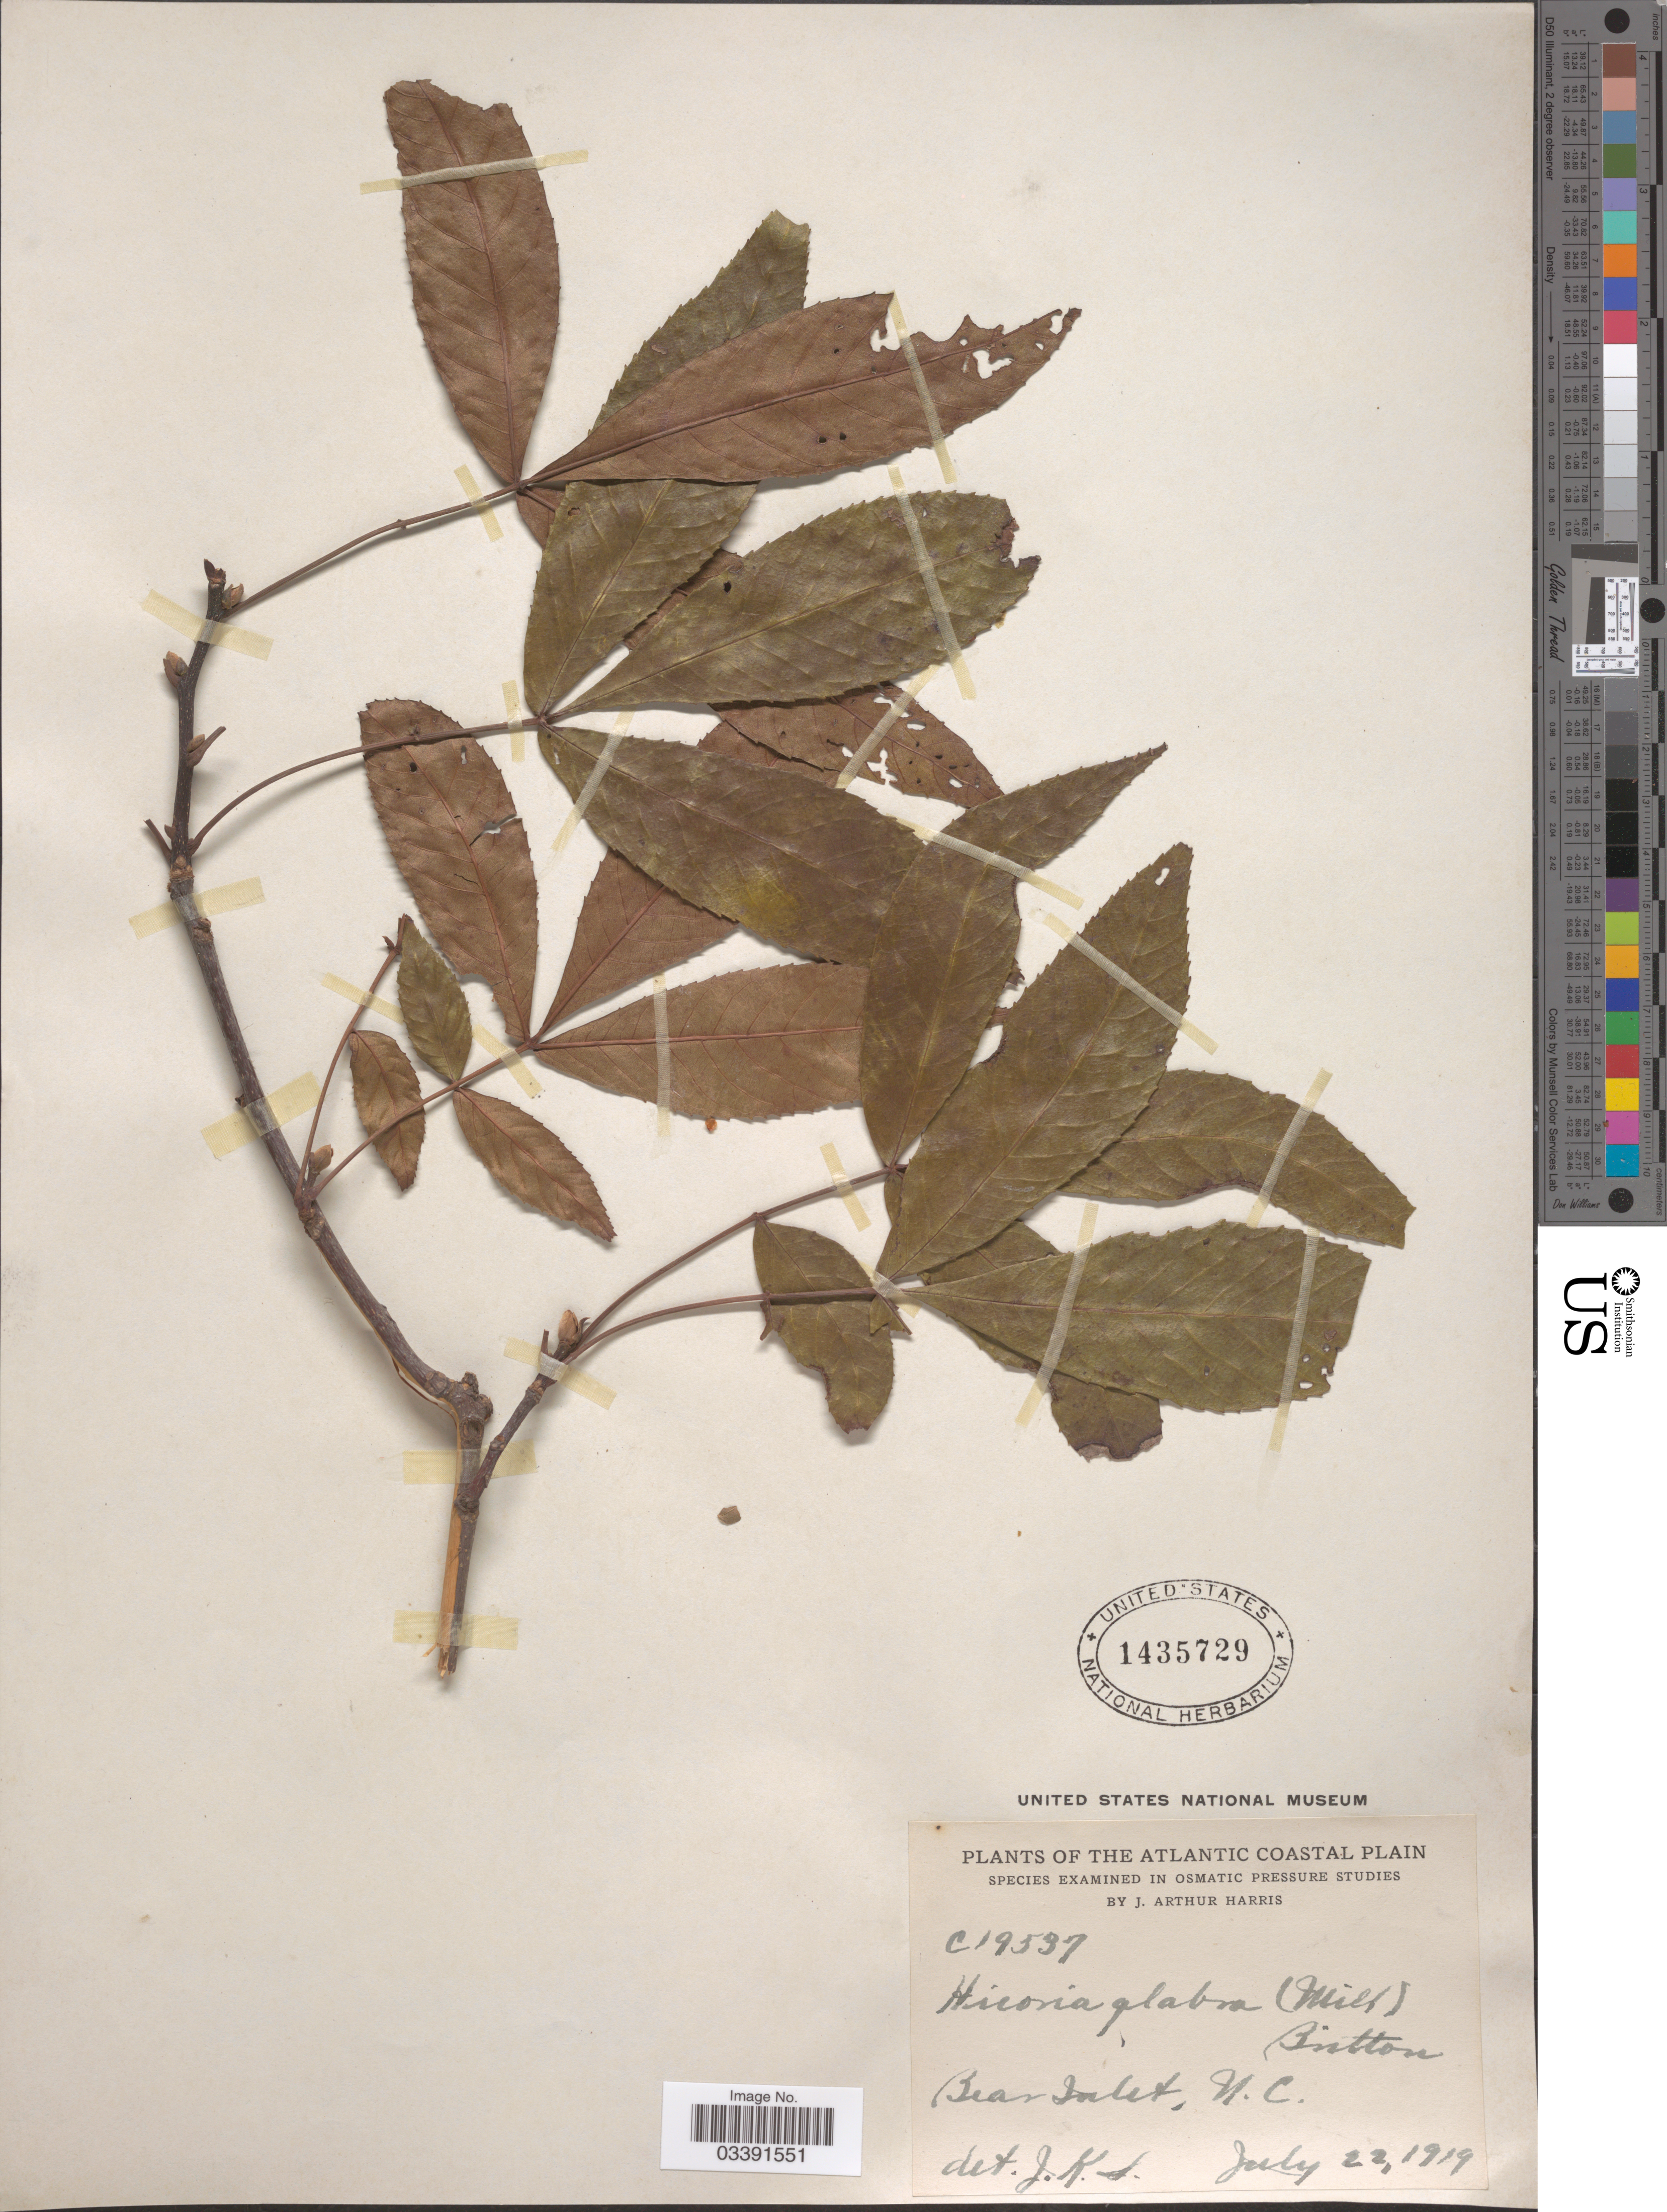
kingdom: Plantae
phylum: Tracheophyta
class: Magnoliopsida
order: Fagales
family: Juglandaceae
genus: Carya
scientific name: Carya glabra var. glabra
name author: (Mill.) Sweet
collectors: J. A. Harris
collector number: C19537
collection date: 1919-07-22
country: United States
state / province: North Carolina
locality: The Atlantic Coastal Plain. Bear Inlet.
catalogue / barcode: US 1435729